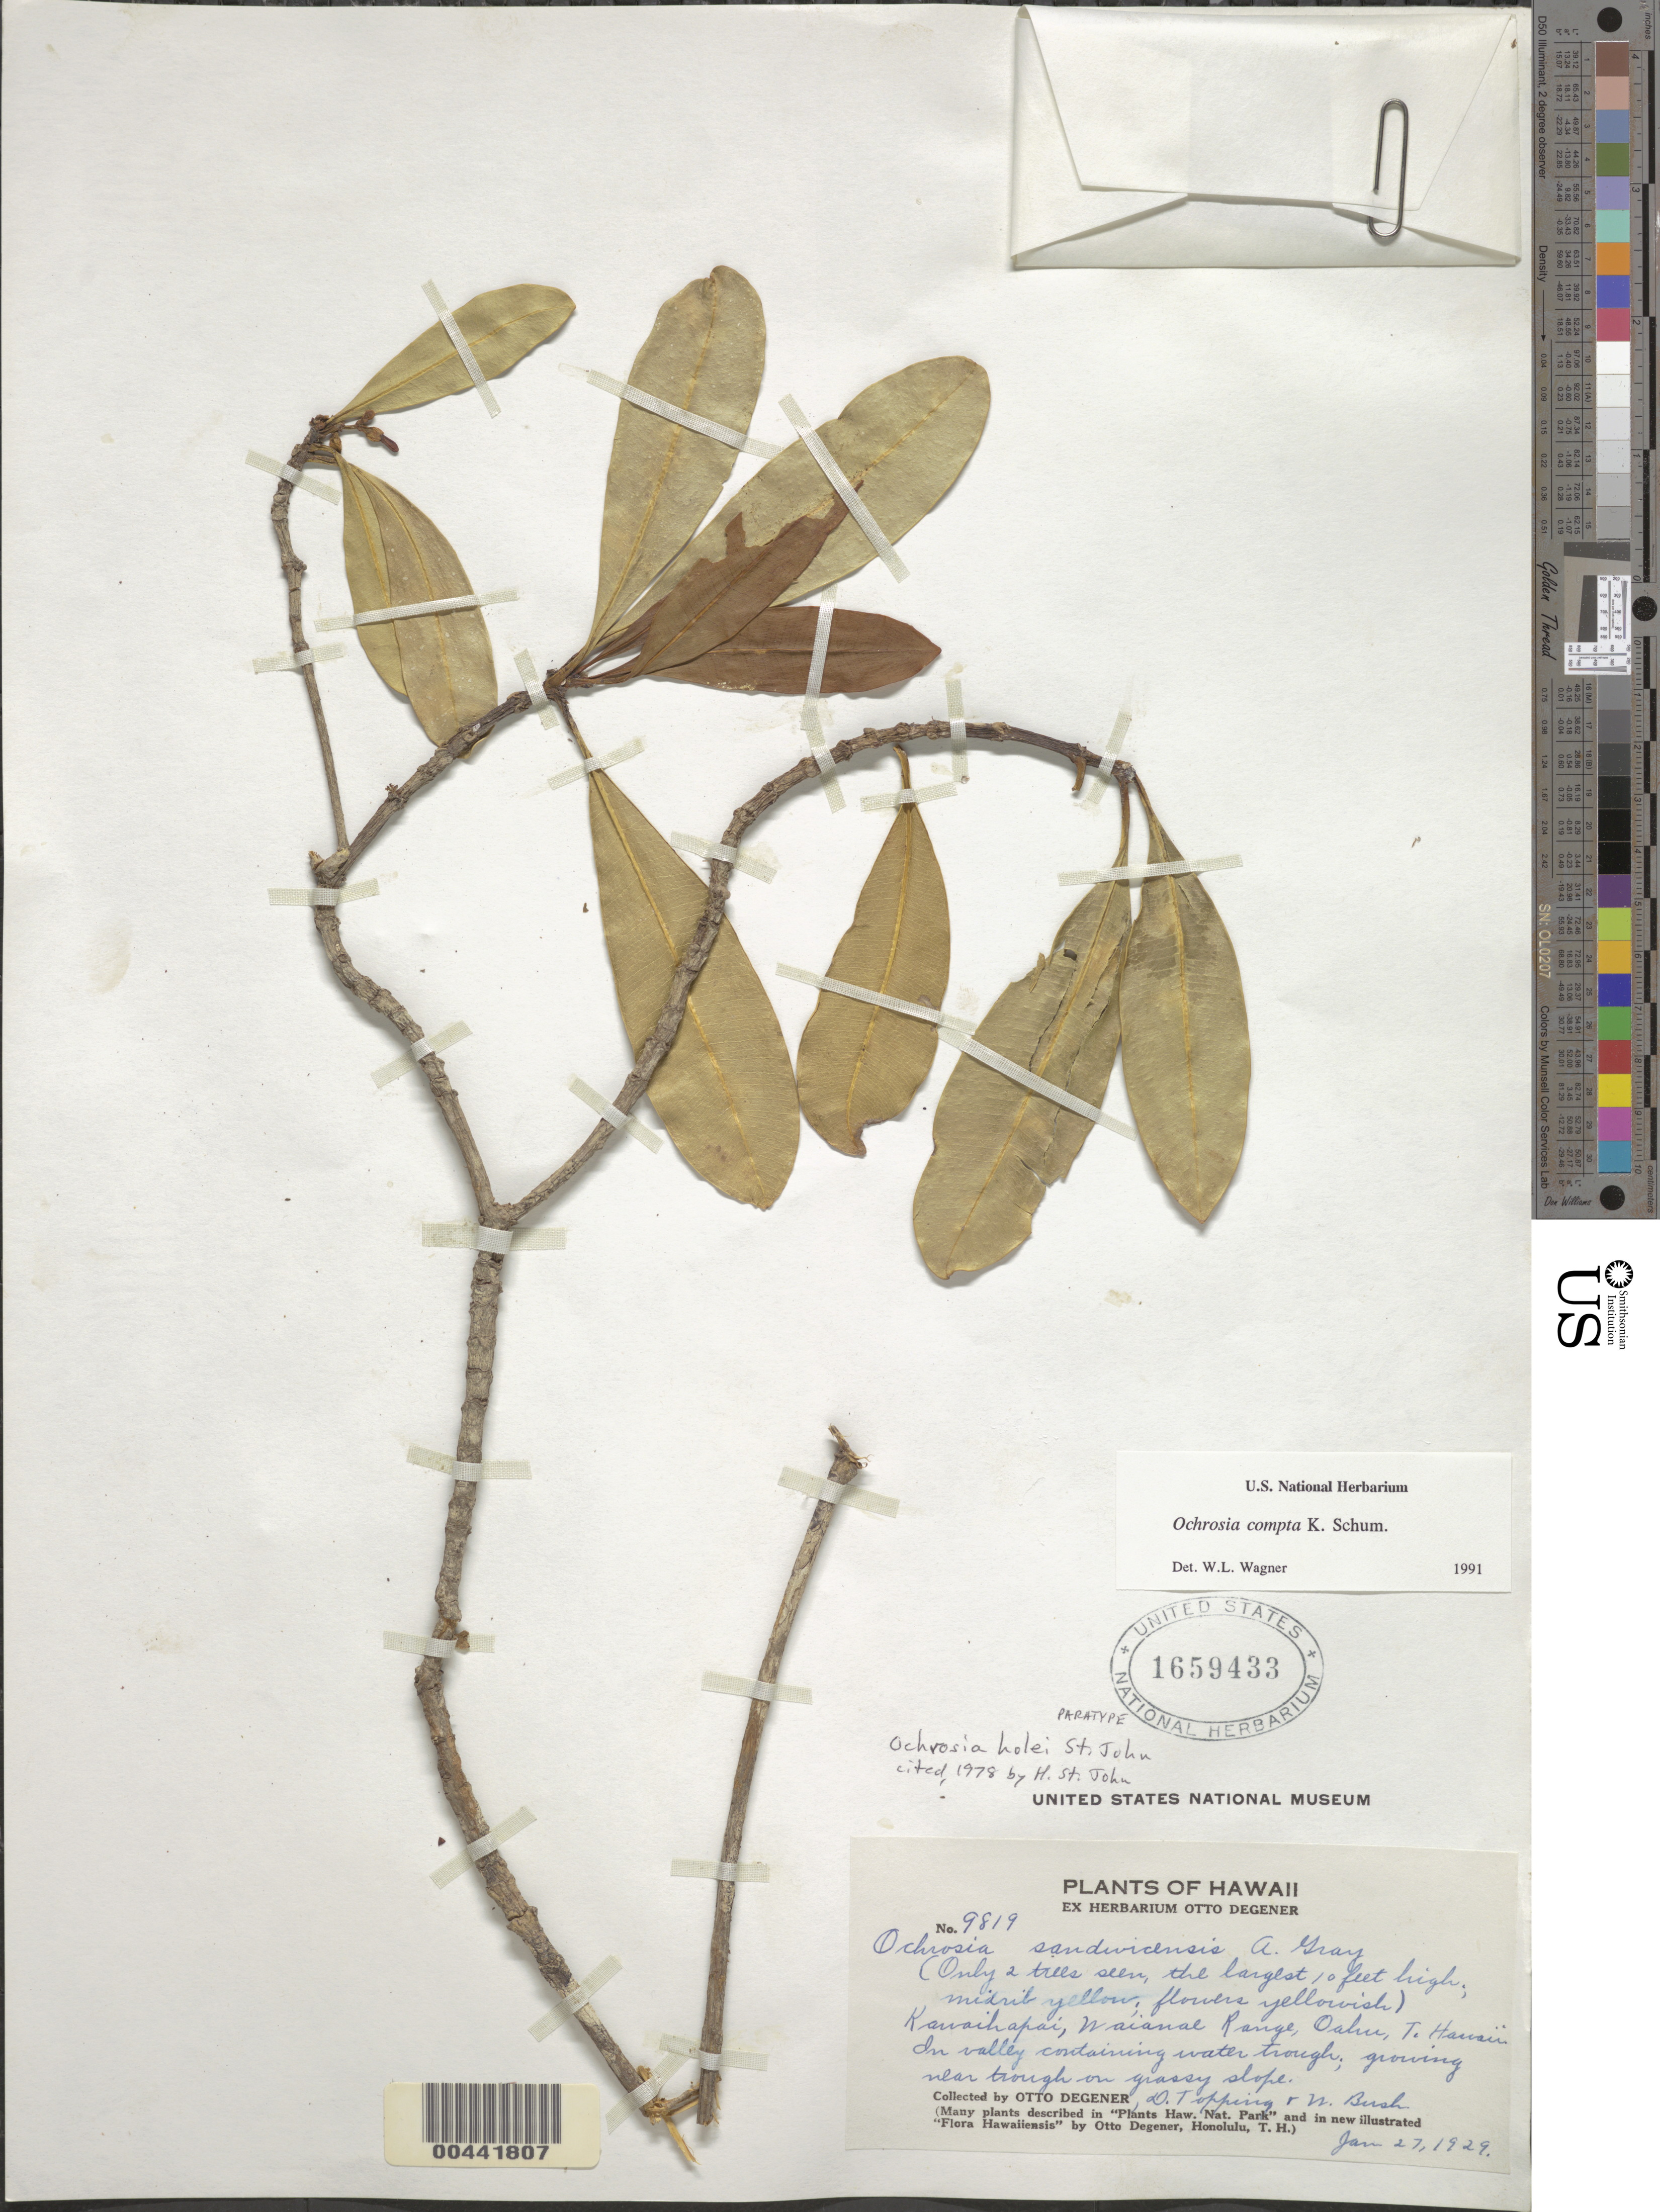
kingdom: Plantae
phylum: Tracheophyta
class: Magnoliopsida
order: Gentianales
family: Apocynaceae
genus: Ochrosia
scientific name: Ochrosia compta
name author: K. Schum.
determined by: Wagner, W. L., (BOT), Smithsonian Institution - National Museum of Natural History (UNITED STATES)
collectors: O. Degener, D. L. Topping & W. Bush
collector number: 9819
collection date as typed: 27 Jan 1929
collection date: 1929-01-27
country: United States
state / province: Hawaii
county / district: Honolulu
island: Oahu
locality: Kawaihapai, Waianae Range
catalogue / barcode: US 1659433